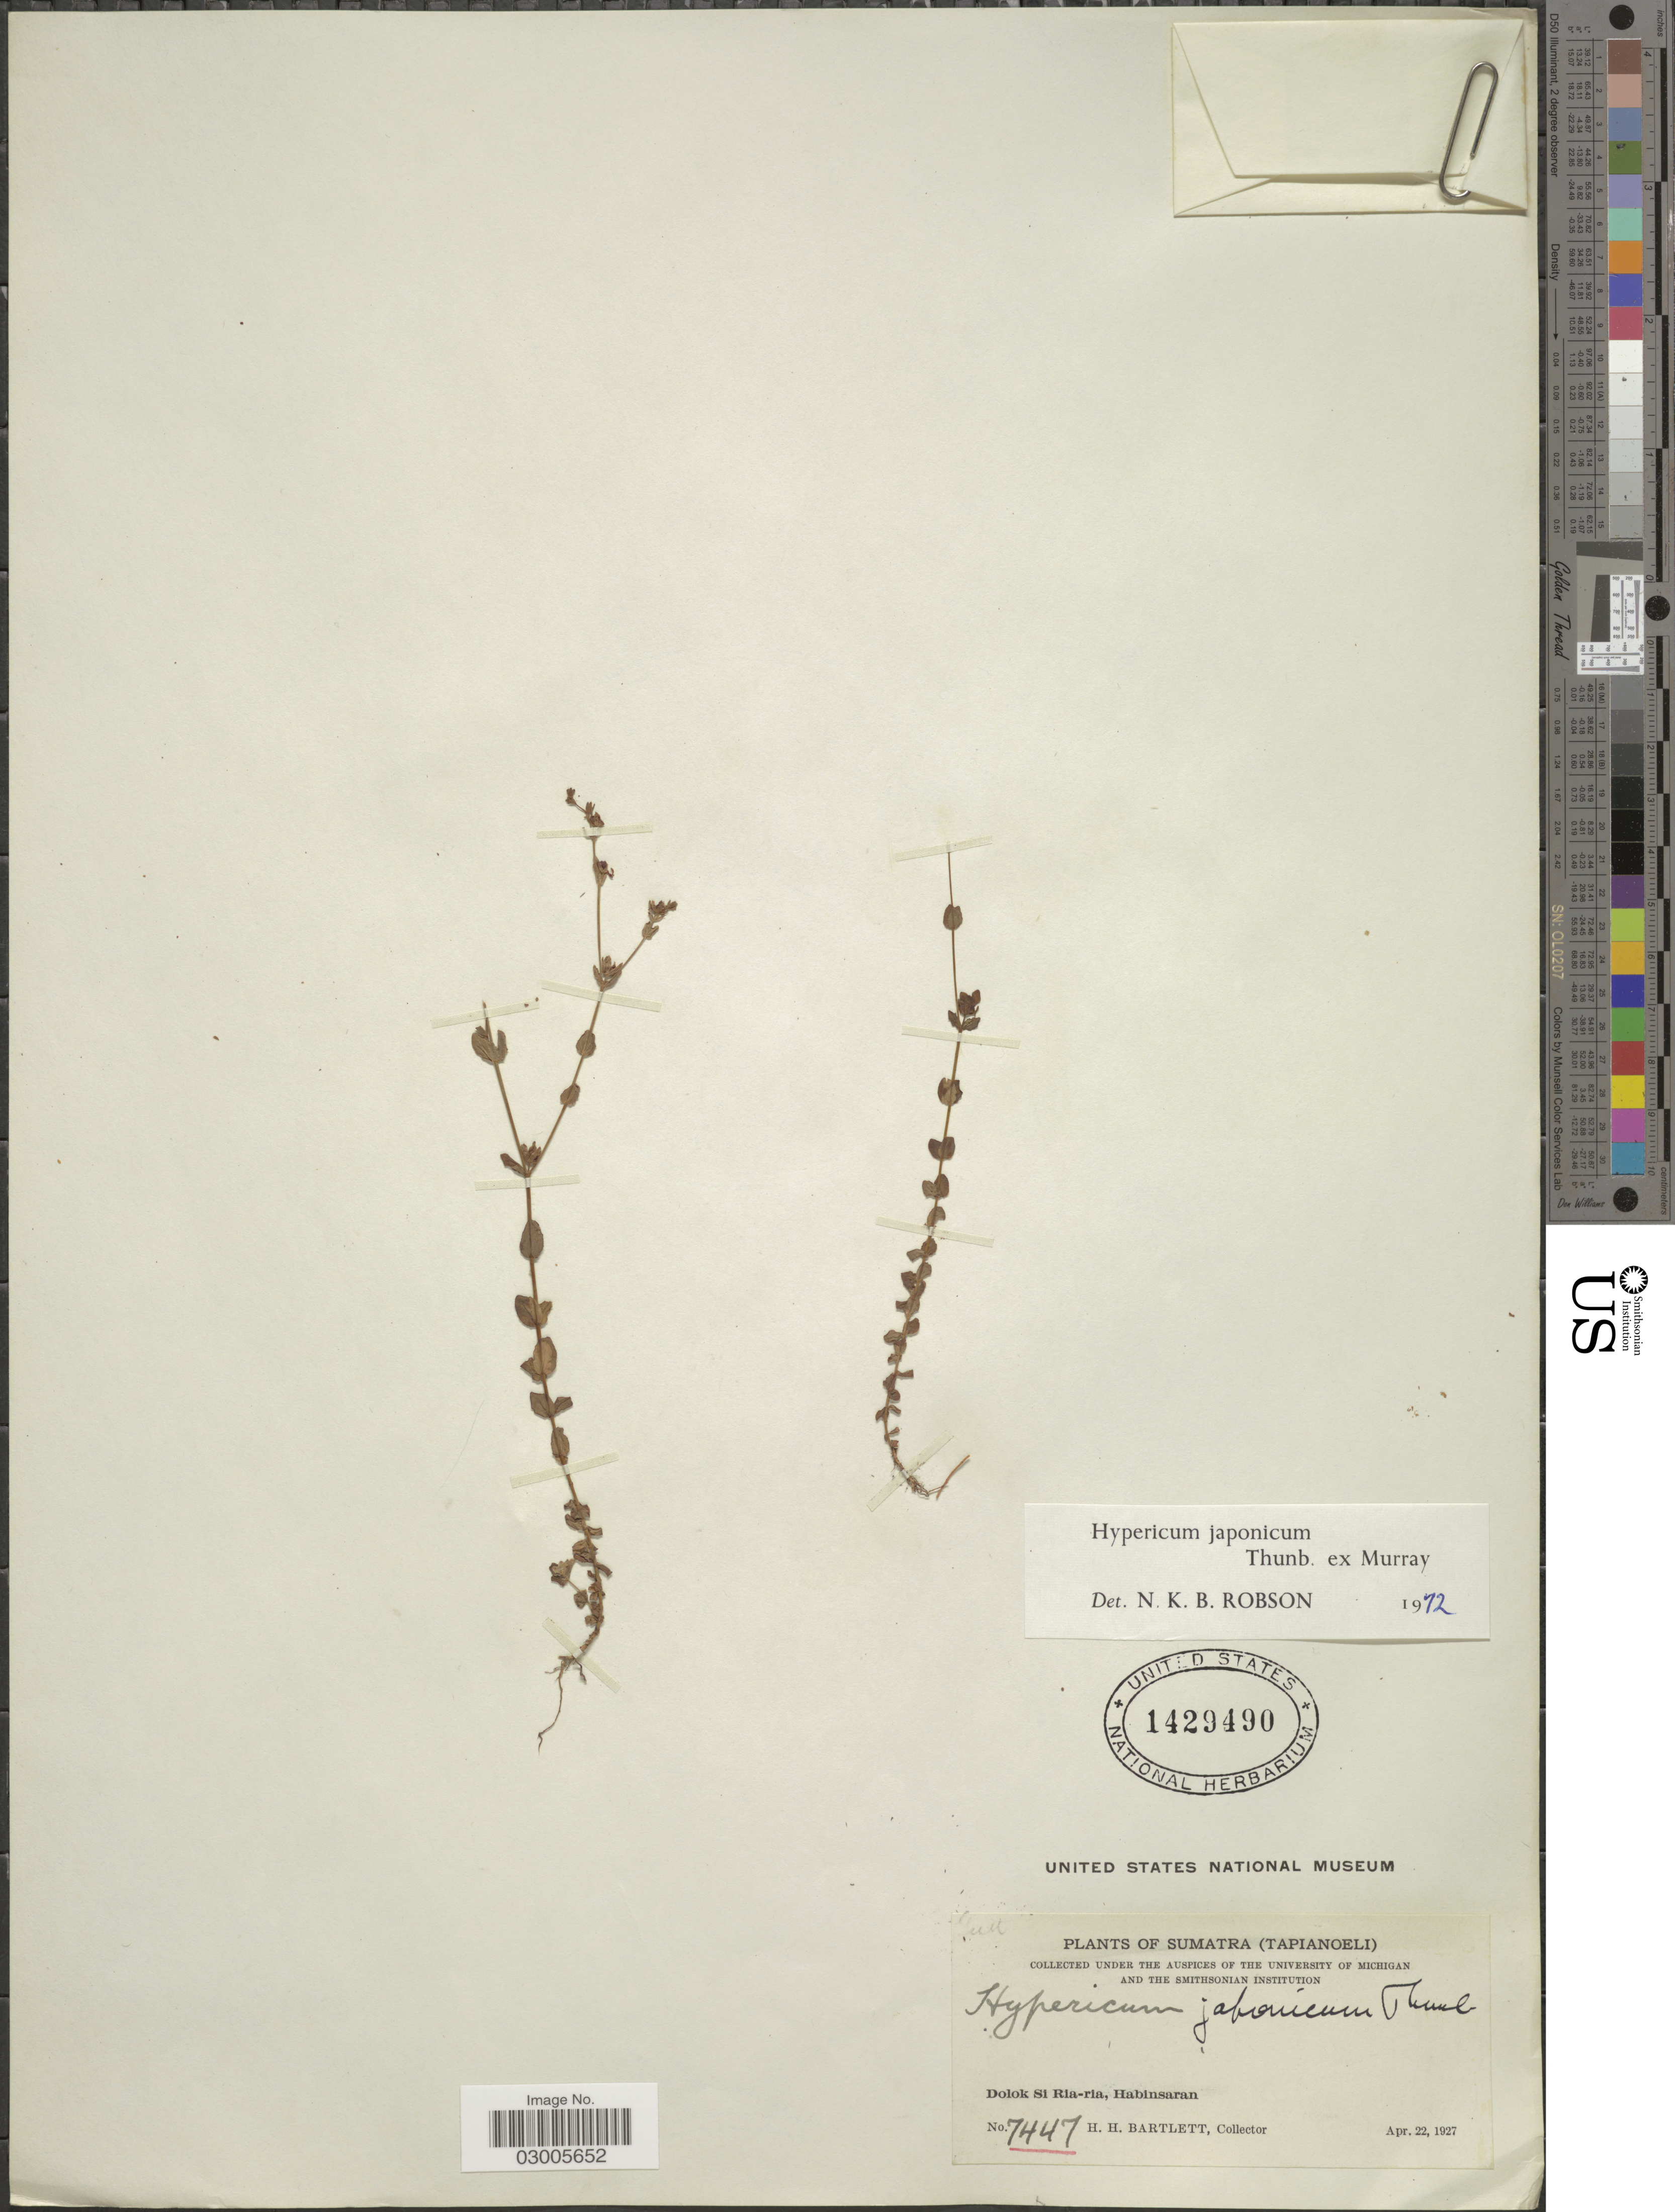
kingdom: Plantae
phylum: Tracheophyta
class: Magnoliopsida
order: Malpighiales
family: Hypericaceae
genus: Hypericum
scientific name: Hypericum japonicum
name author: Thunb.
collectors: H. H. Bartlett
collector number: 7447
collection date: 1927-04-22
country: Indonesia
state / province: Sumatra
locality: (Tapianoeli) Dolok Si Ria-ria, Habinsaran.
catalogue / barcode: US 1429490